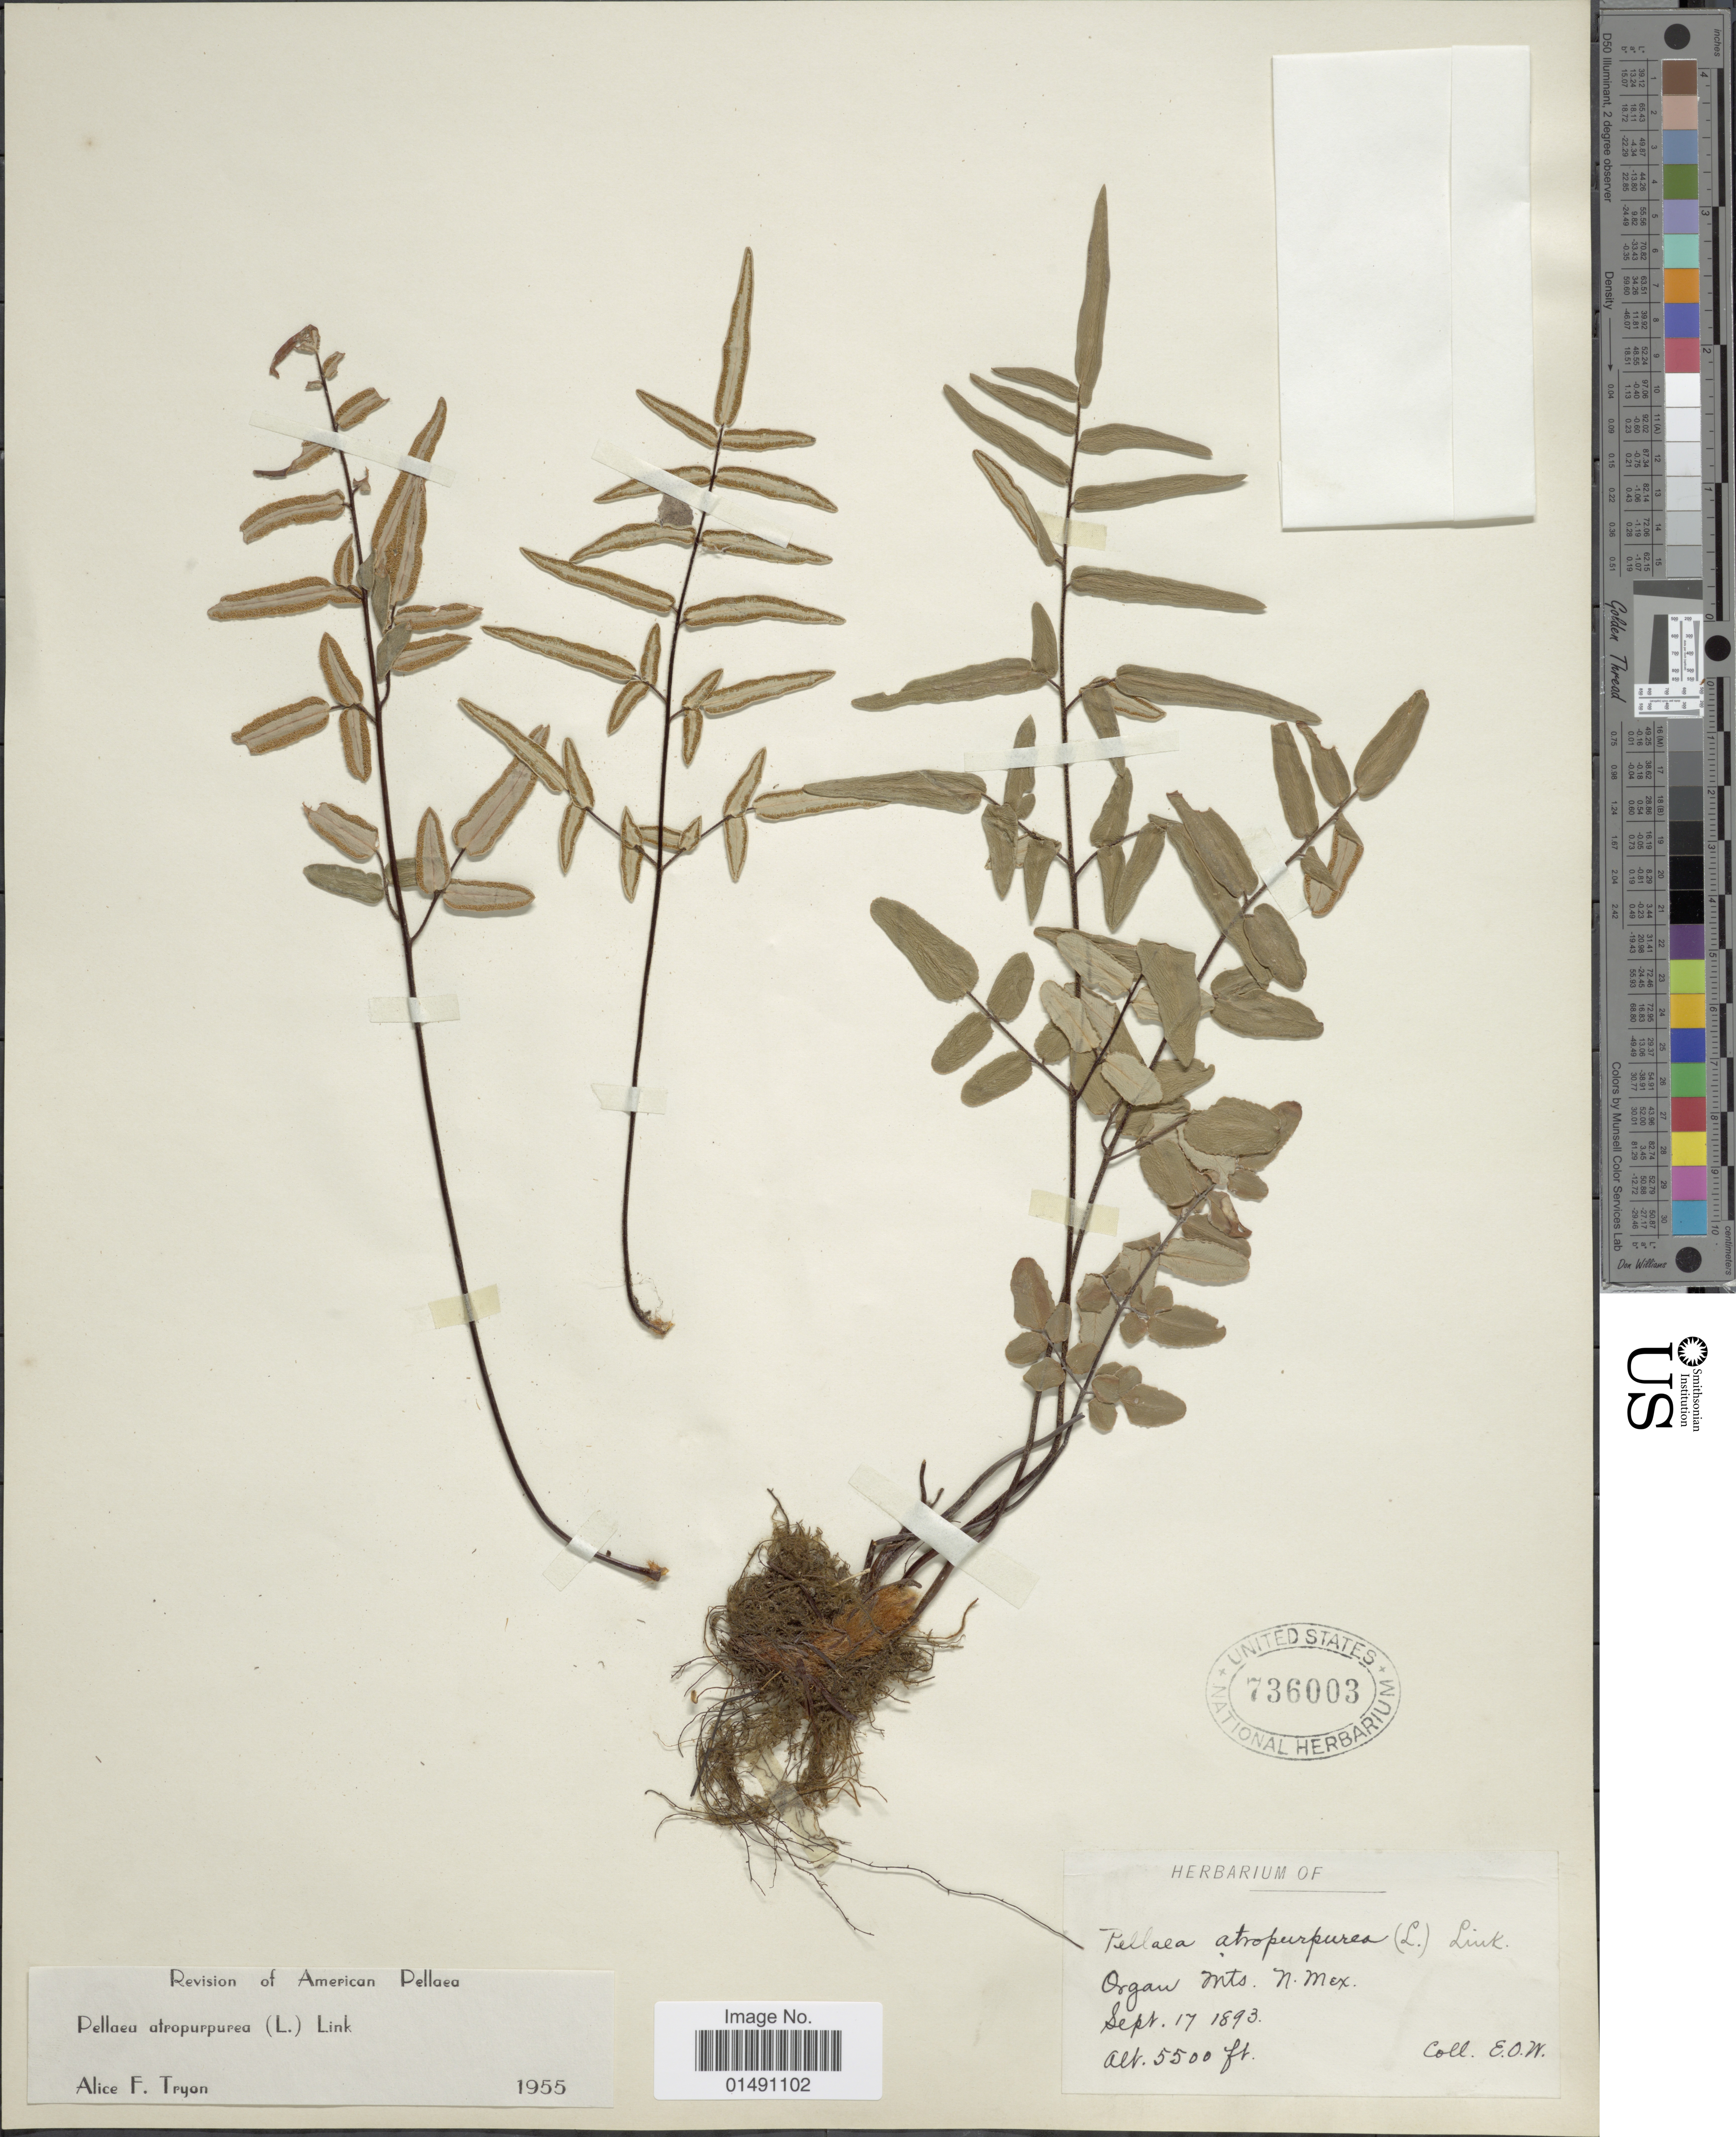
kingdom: Plantae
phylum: Tracheophyta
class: Polypodiopsida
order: Polypodiales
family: Pteridaceae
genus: Pellaea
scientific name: Pellaea atropurpurea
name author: (L.) Link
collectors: E. O. Wooton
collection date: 1893-09-17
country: United States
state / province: New Mexico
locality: Organ Mts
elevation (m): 1676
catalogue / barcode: US 736003